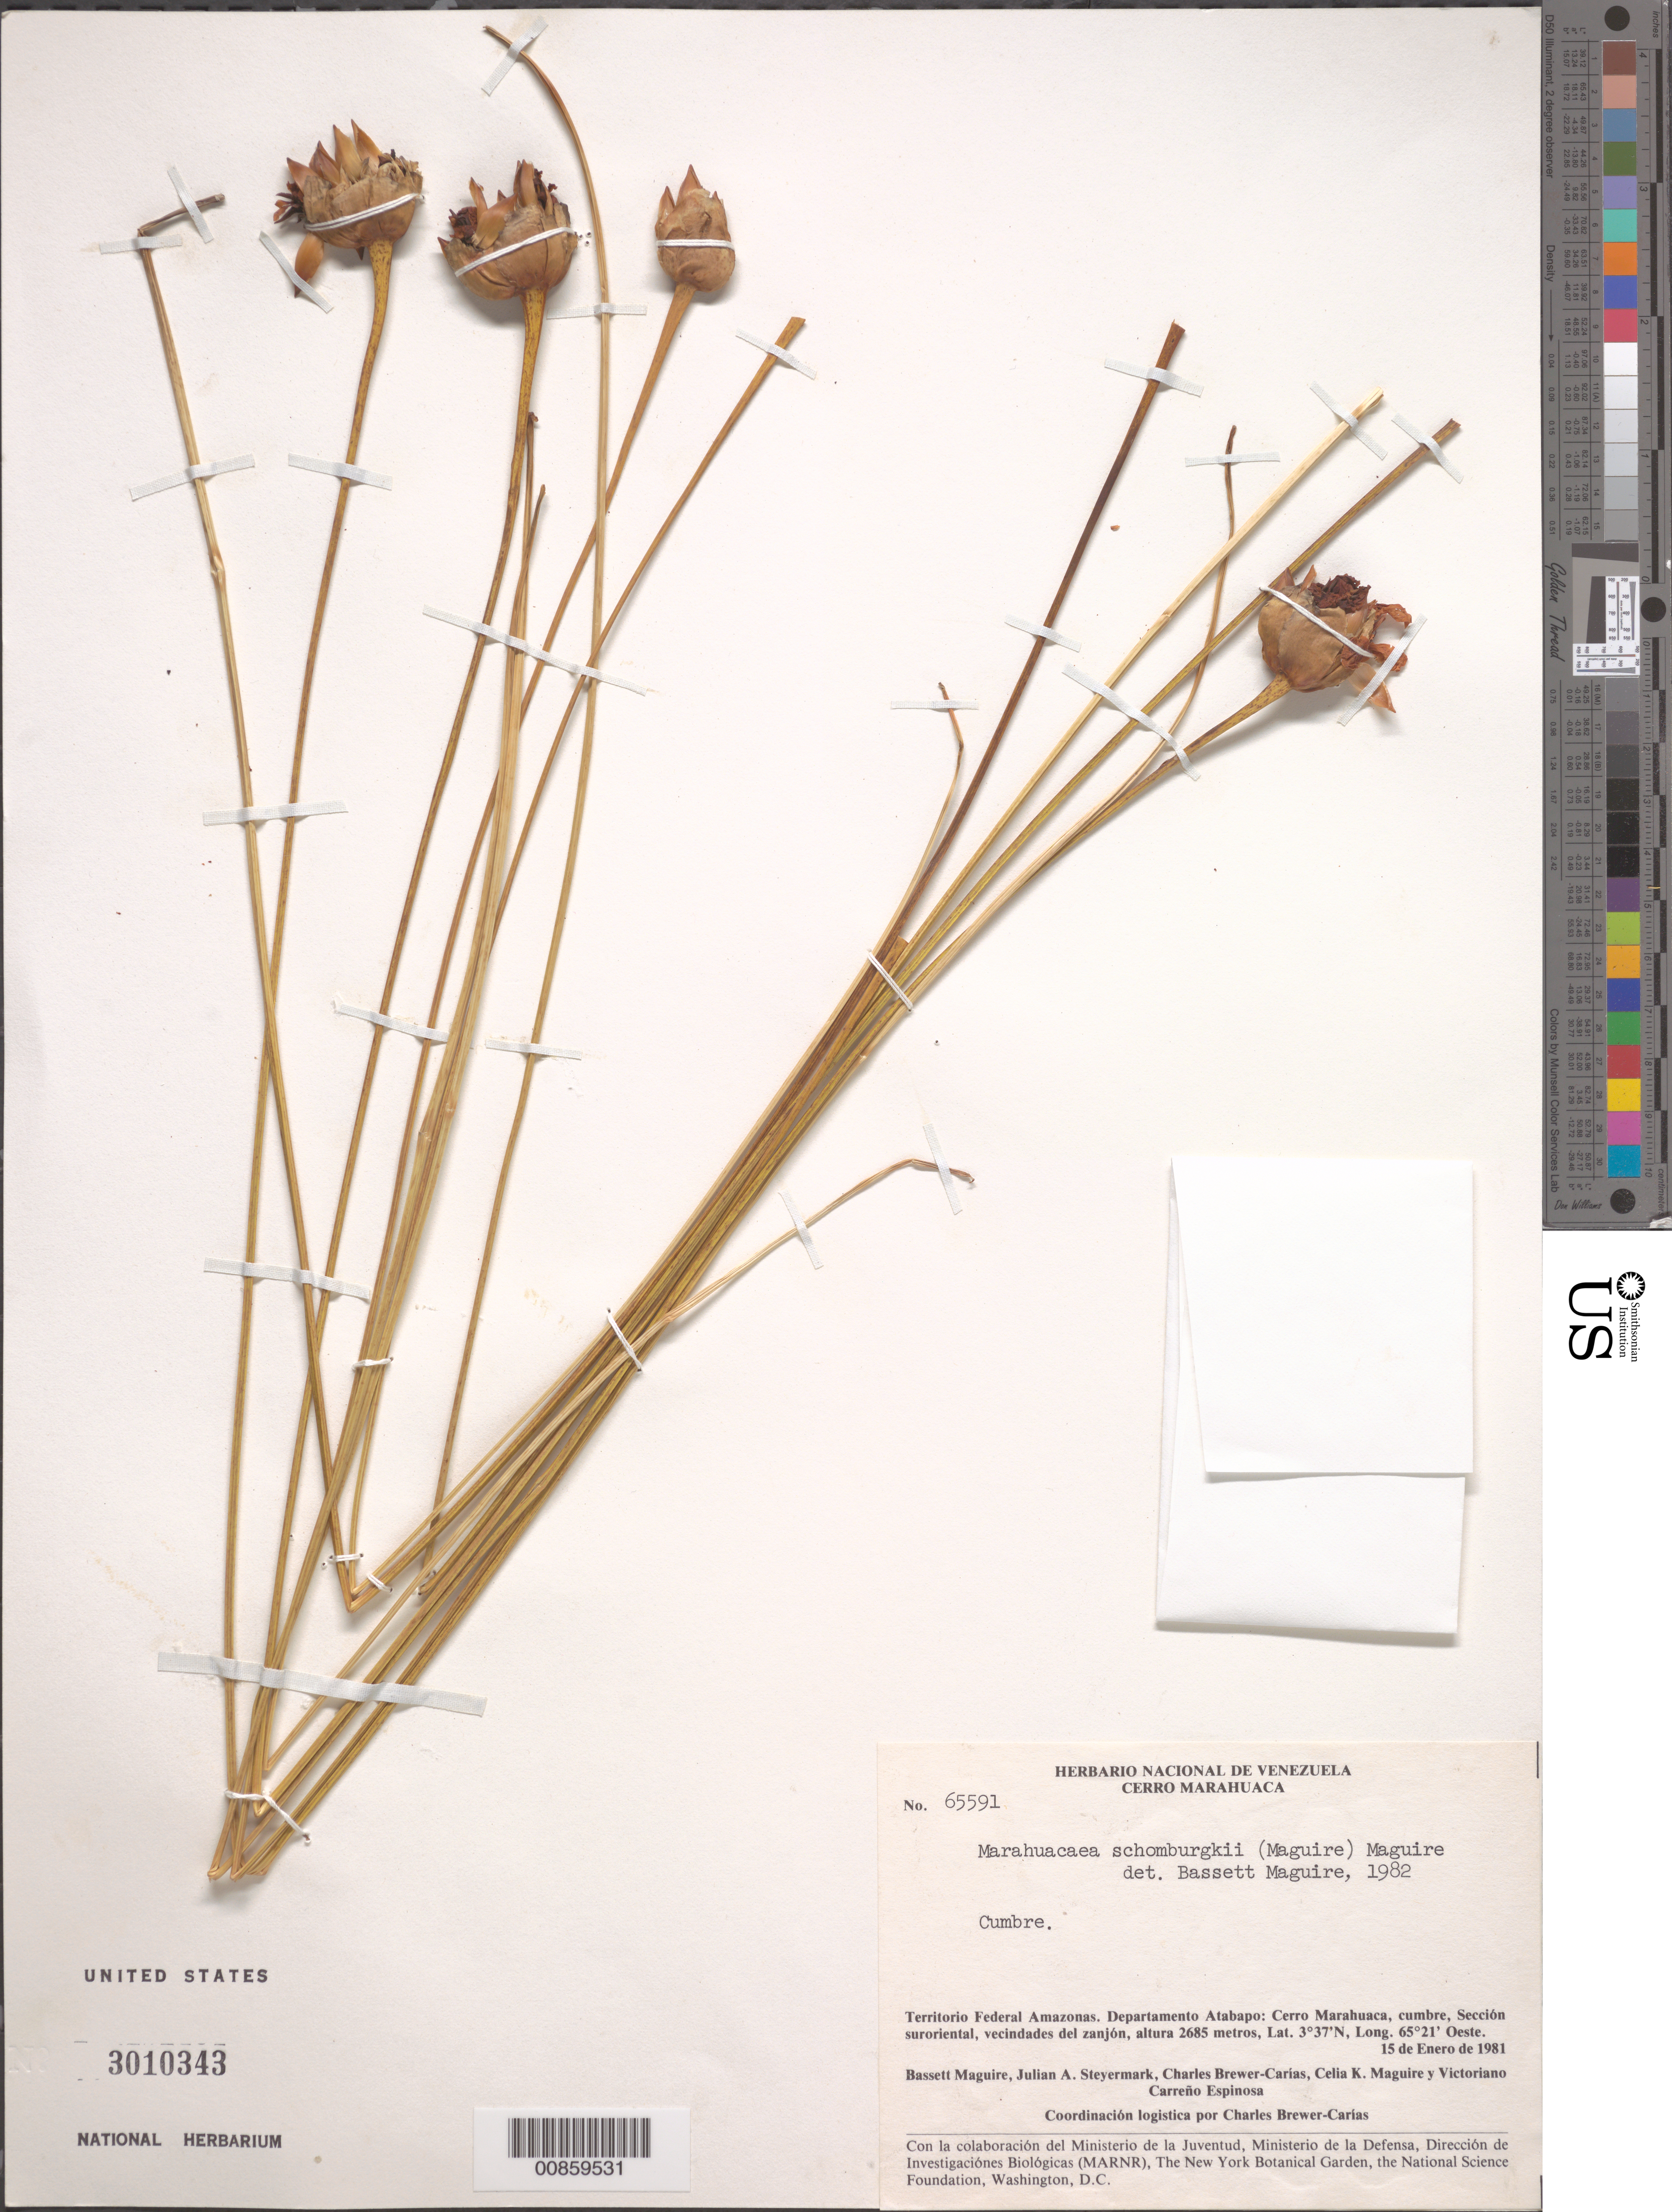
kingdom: Plantae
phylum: Tracheophyta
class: Liliopsida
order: Poales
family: Rapateaceae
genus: Marahuacaea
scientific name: Marahuacaea schomburgkii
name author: (Maguire) Maguire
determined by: Maguire, Bassett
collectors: B. Maguire, J. Steyermark, C. Brewer-Carias, C. K. Maguire & V. Carreño E.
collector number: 65591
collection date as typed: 15-Jan-81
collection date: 1981-01-15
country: Venezuela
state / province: Amazonas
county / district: Atabapo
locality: Cerro Marahuaca, cumbre, sección sur-oriental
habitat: Cumbre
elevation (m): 2685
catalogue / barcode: US 3010343